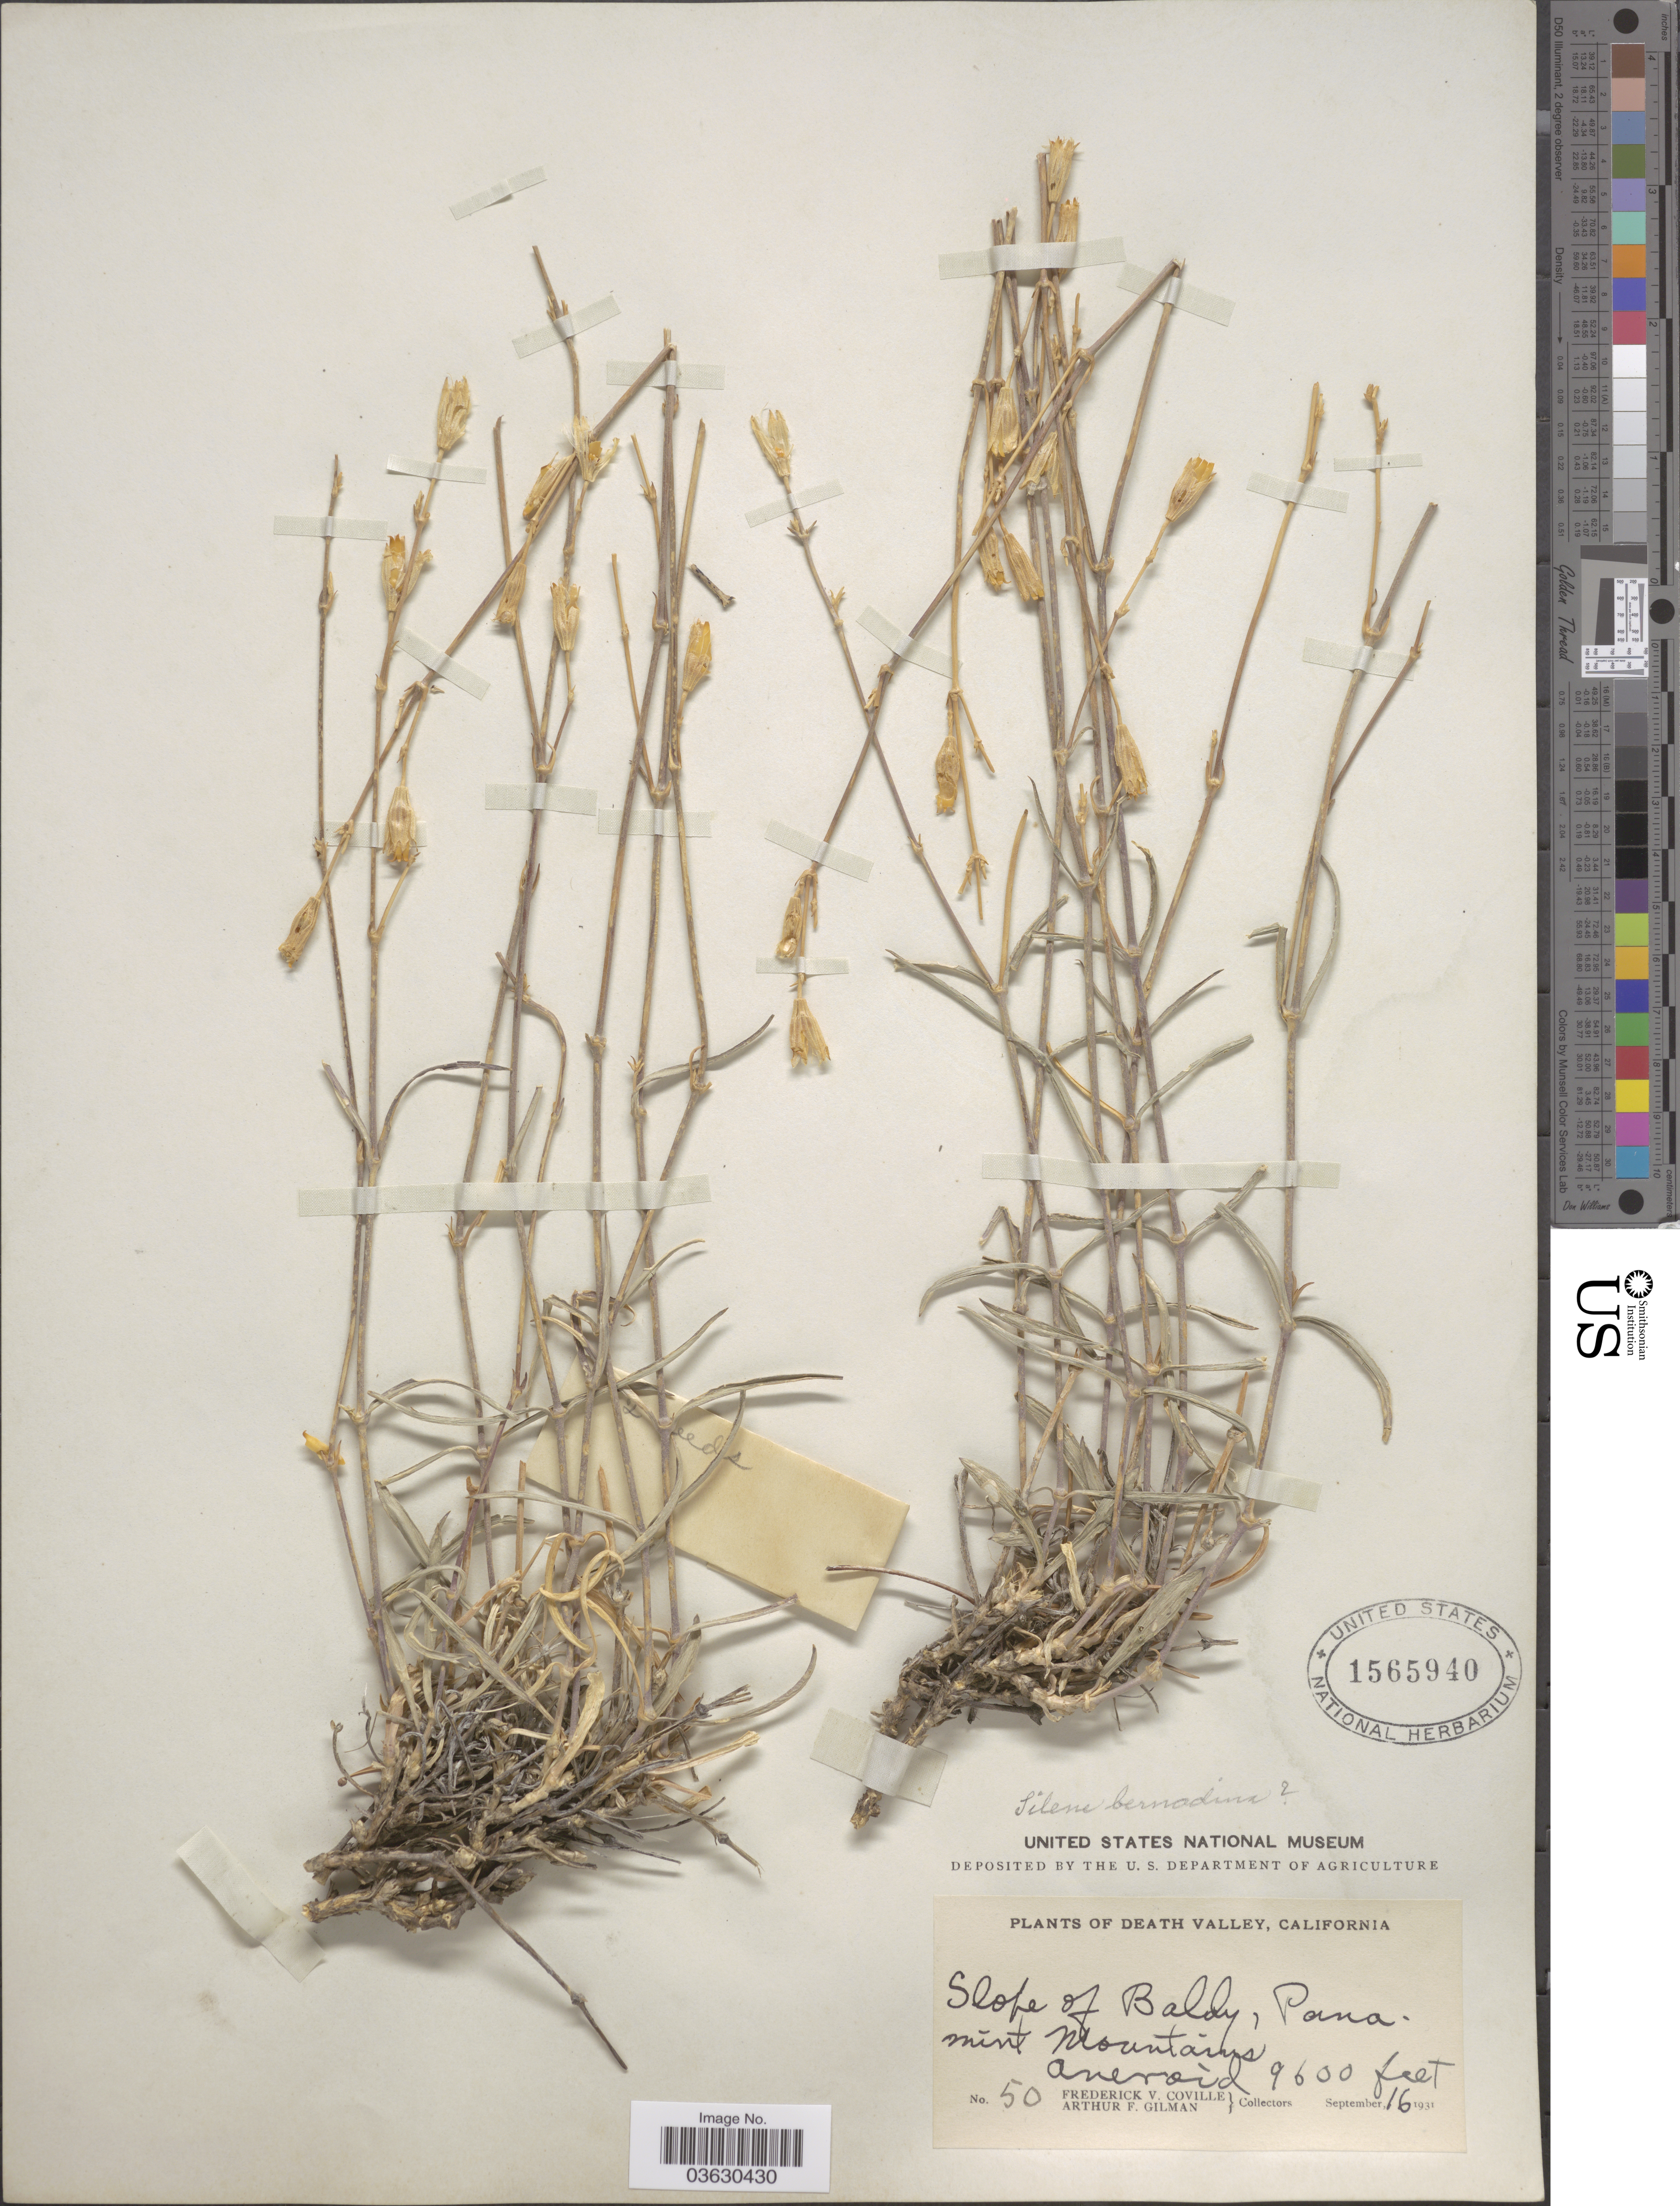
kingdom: Plantae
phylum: Tracheophyta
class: Magnoliopsida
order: Caryophyllales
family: Caryophyllaceae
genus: Silene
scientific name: Silene bernardina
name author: S. Watson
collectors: F. V. Coville & A. Gilman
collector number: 50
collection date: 1931-09-16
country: United States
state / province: California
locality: Death Valley. Slope of Baldy, Panamint Mountains.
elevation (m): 2926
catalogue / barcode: US 1565940